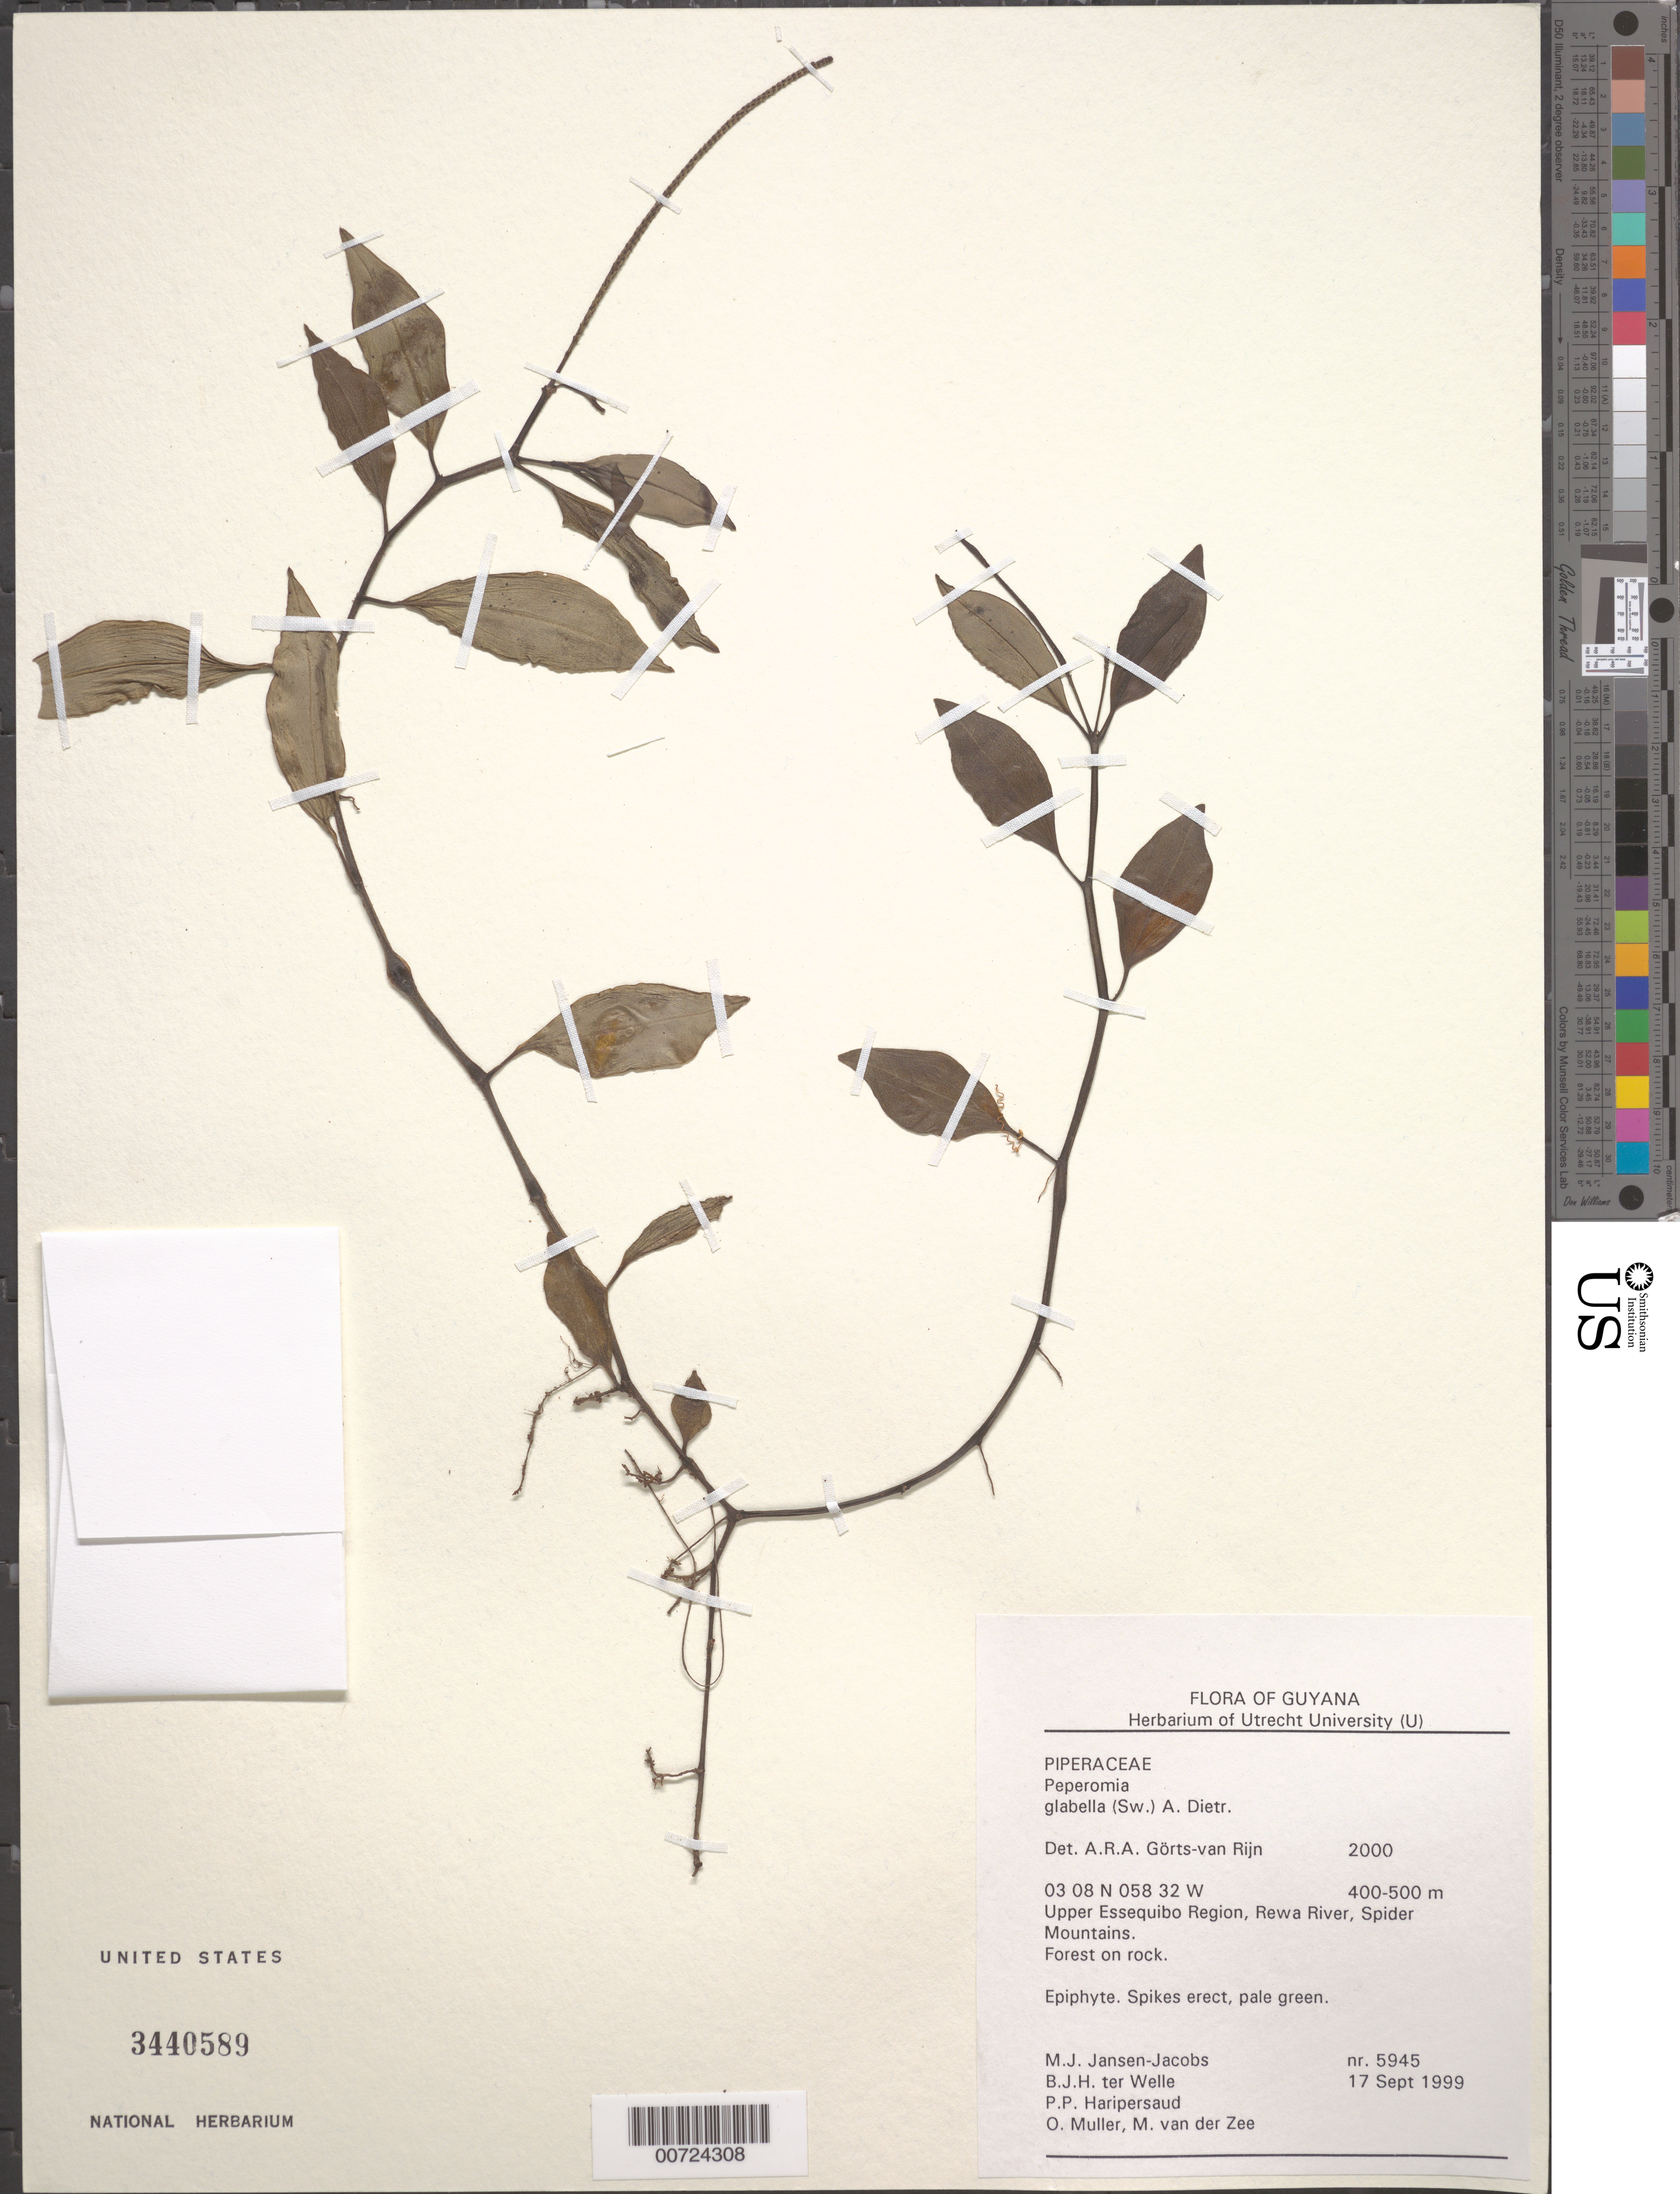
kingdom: Plantae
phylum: Tracheophyta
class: Magnoliopsida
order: Piperales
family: Piperaceae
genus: Peperomia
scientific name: Peperomia glabella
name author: (Sw.) A. Dietr.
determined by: Görts-van Rijn, A. R. A.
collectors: M. J. Jansen-Jacobs, B. Welle, P. Haripersaud, O. Muller & M. van der Zee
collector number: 5945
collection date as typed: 17-Sep-99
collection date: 1999-09-17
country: Guyana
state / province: U. Takutu-U. Essequibo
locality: Rewa River, Spider Mts., Upper Essequibo Region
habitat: Forest on rock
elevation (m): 400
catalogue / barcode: US 3440589